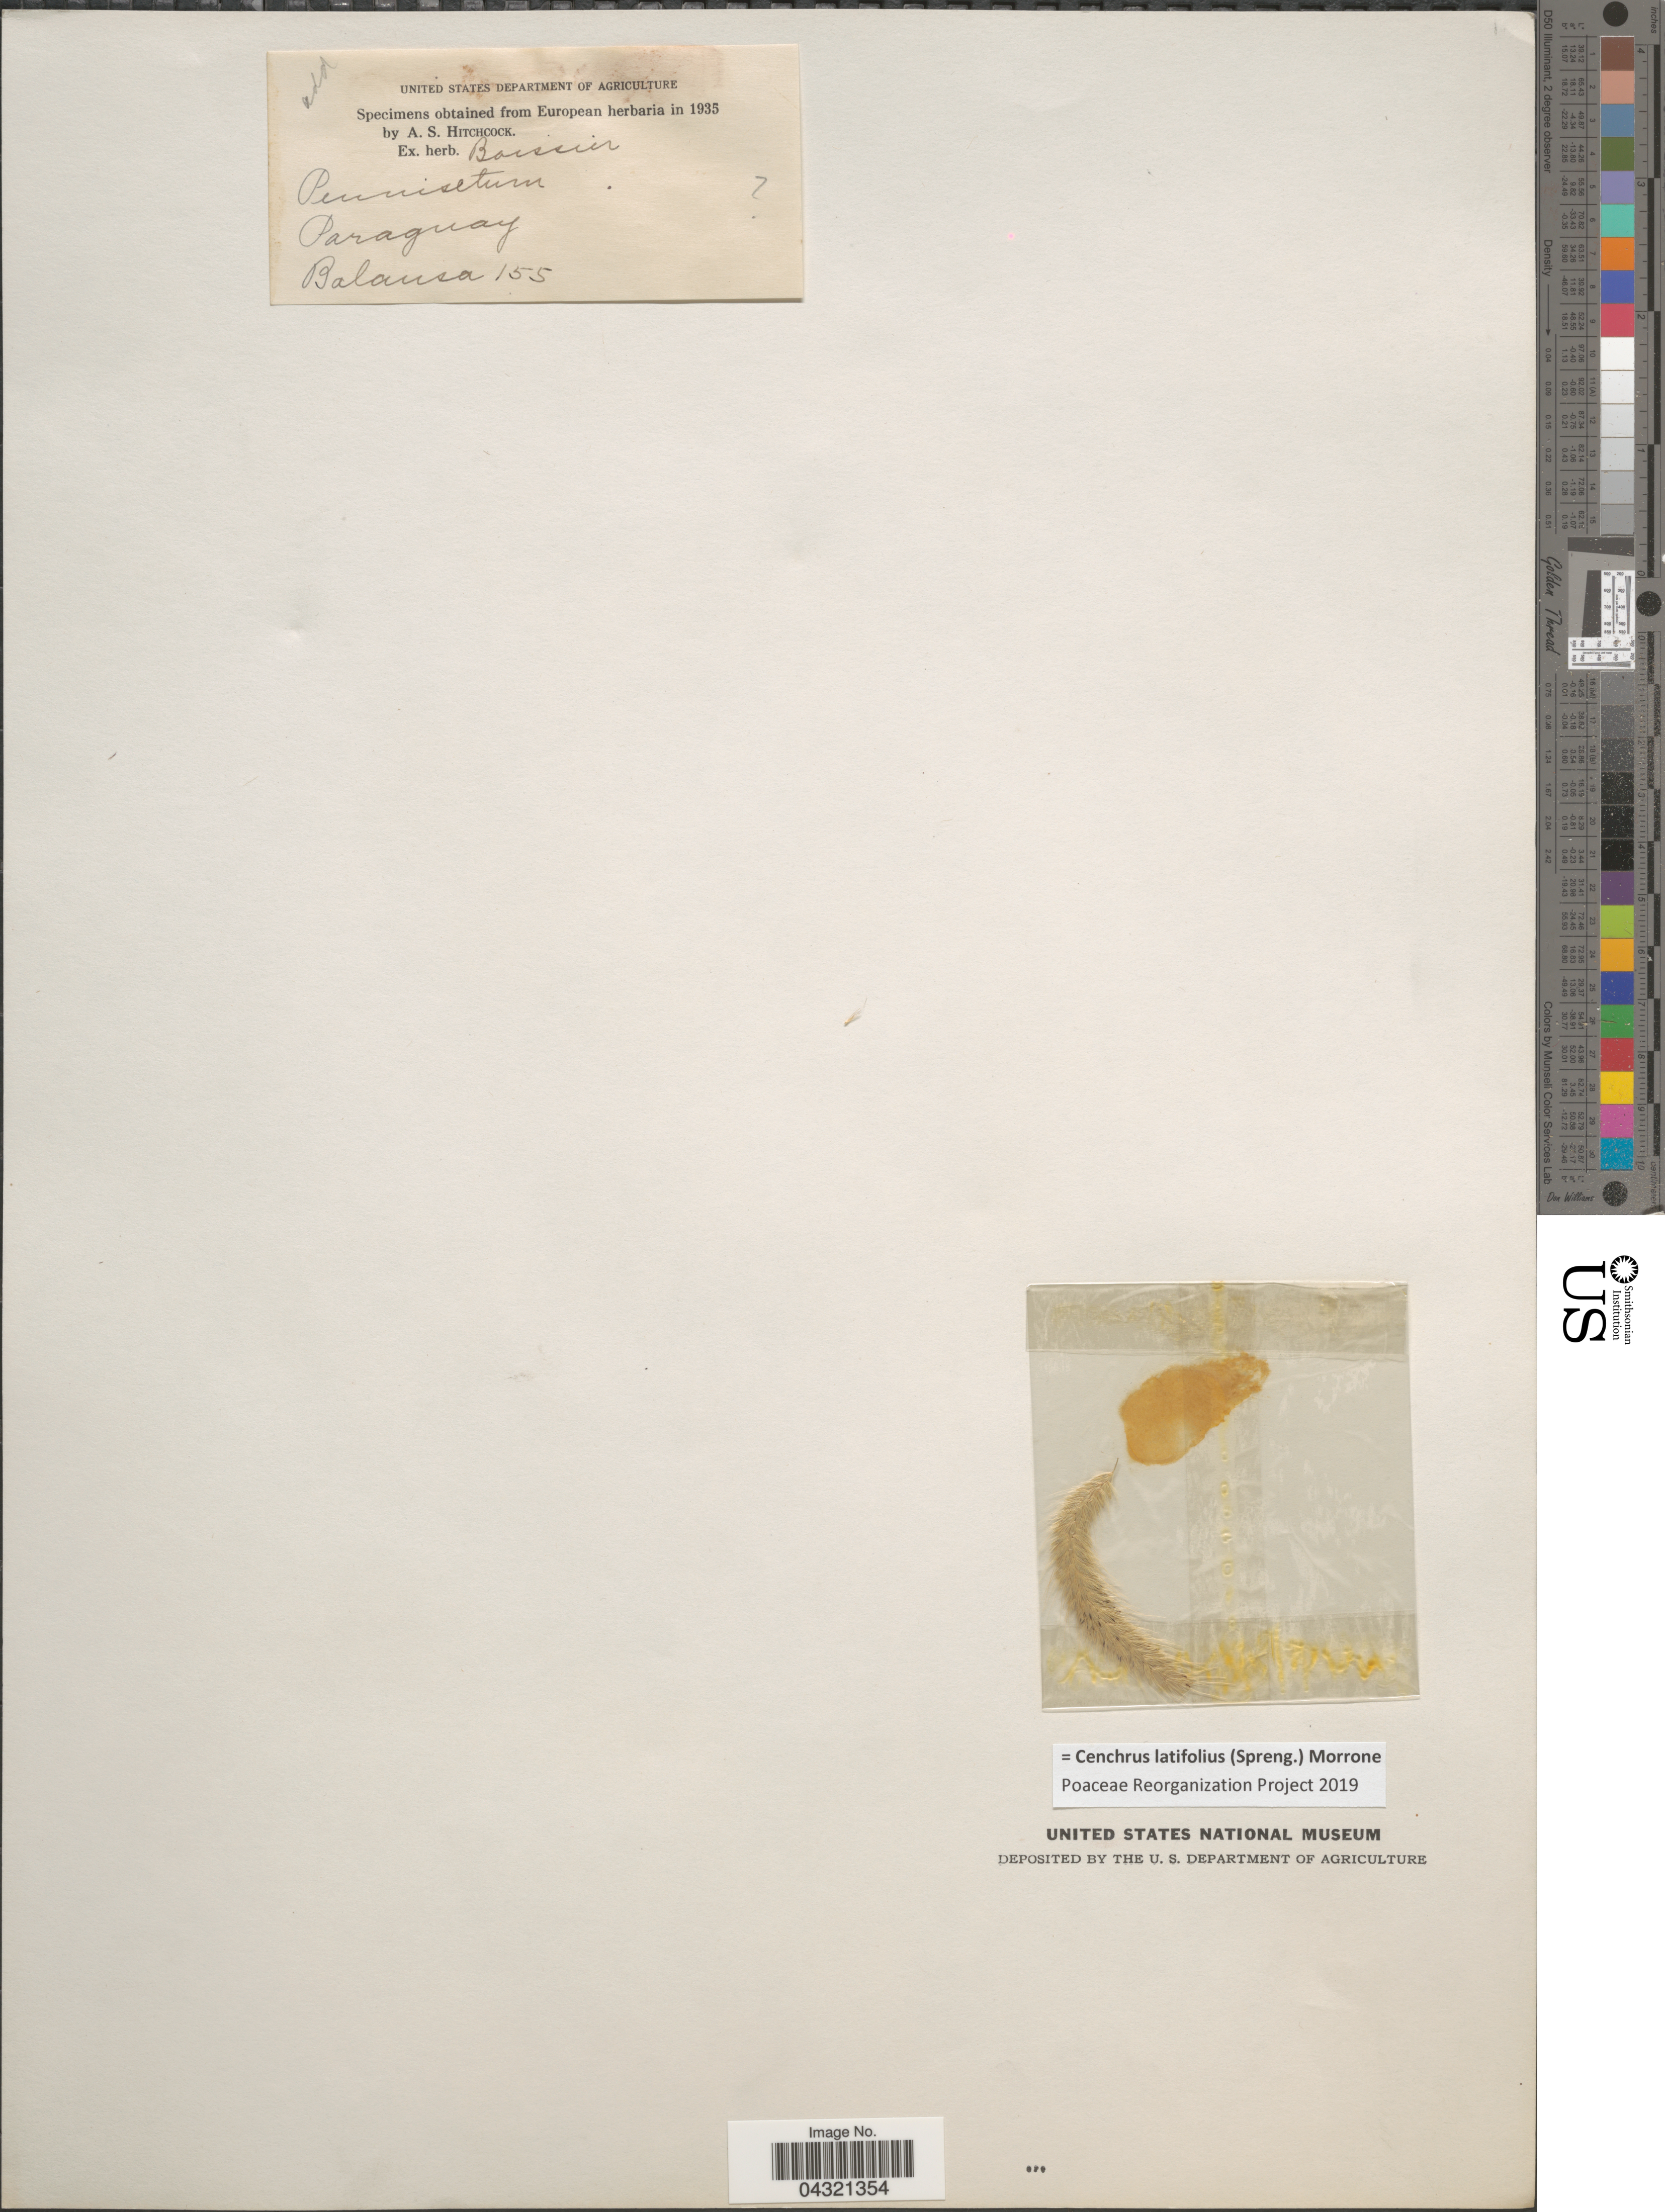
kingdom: Plantae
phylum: Tracheophyta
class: Liliopsida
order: Poales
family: Poaceae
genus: Cenchrus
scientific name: Cenchrus latifolius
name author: (Spreng.) Morrone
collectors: -. Balansa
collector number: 155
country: Paraguay